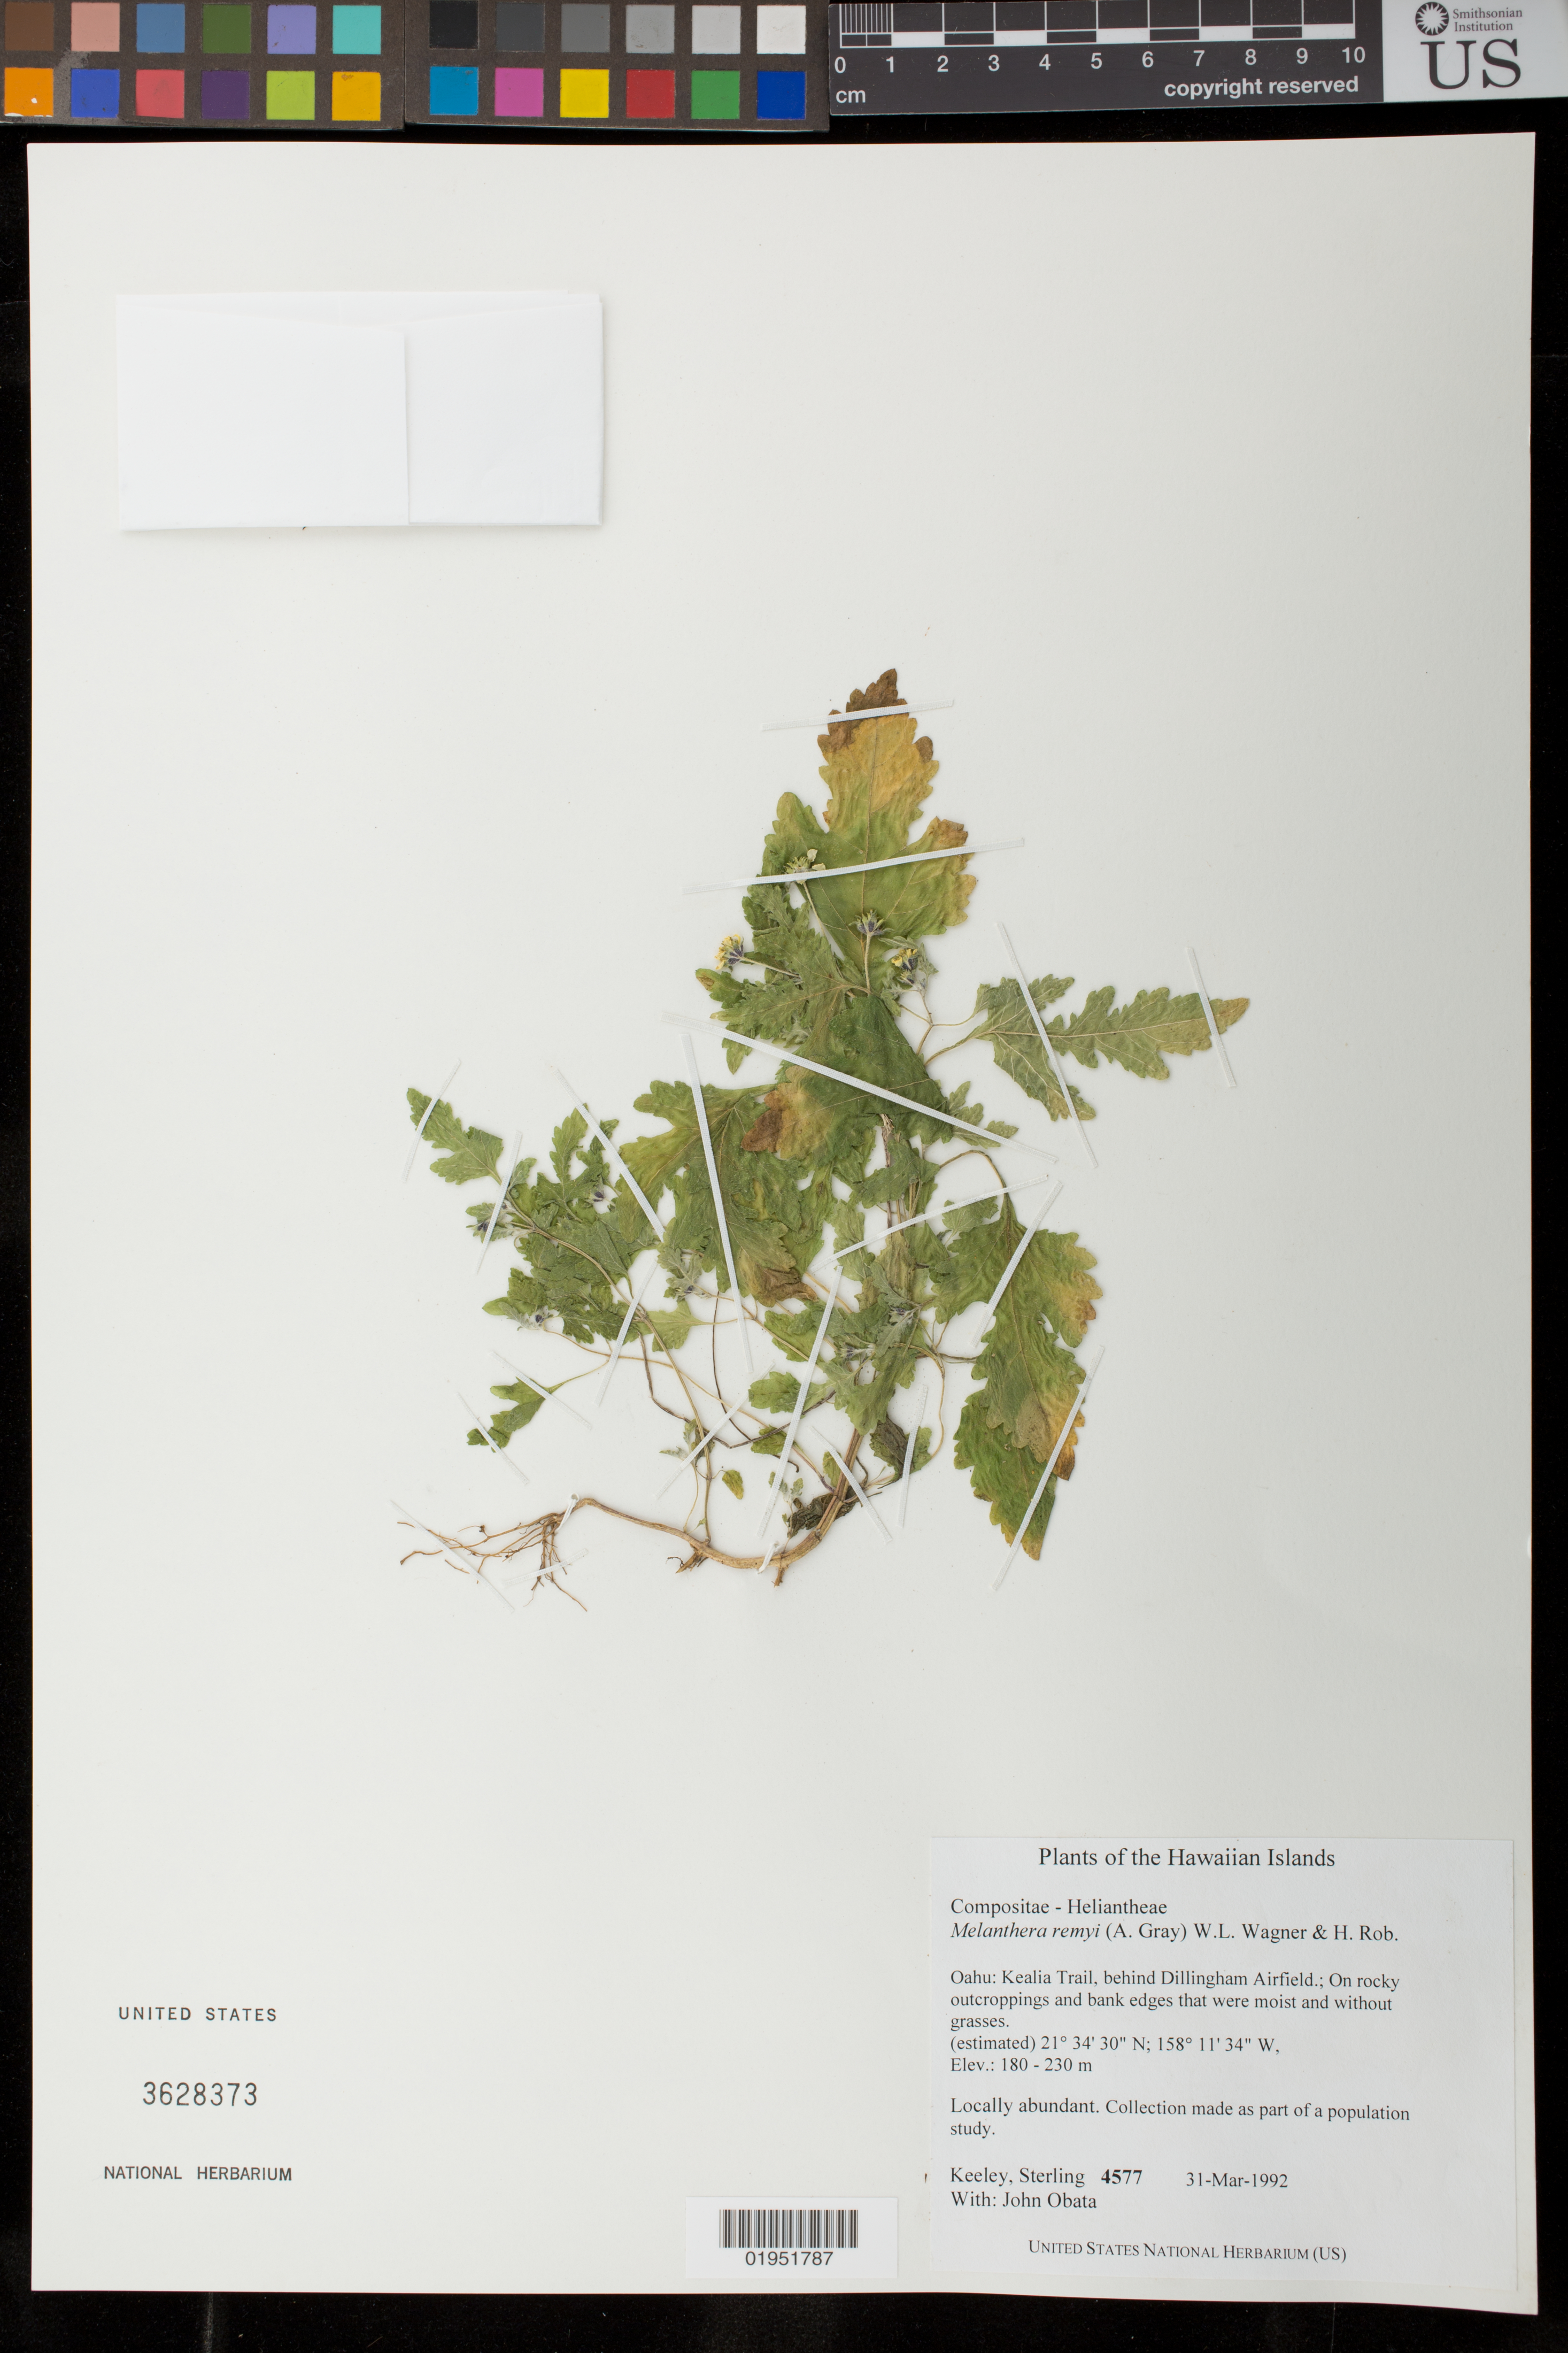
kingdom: Plantae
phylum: Tracheophyta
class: Magnoliopsida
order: Asterales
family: Asteraceae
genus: Wollastonia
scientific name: Wollastonia remyi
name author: (A. Gray) Orchard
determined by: Wagner, W. L., (BOT), Smithsonian Institution - National Museum of Natural History (UNITED STATES)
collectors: S. Keeley & J. Obata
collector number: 4577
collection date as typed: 31 Mar 1992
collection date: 1992-03-31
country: United States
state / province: Hawaii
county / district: Honolulu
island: Oahu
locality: Kealia Trail, behind Dillingham Airfield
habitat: On rocky outcroppings and bank edges that were moist and without grass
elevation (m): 180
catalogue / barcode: US 3628373